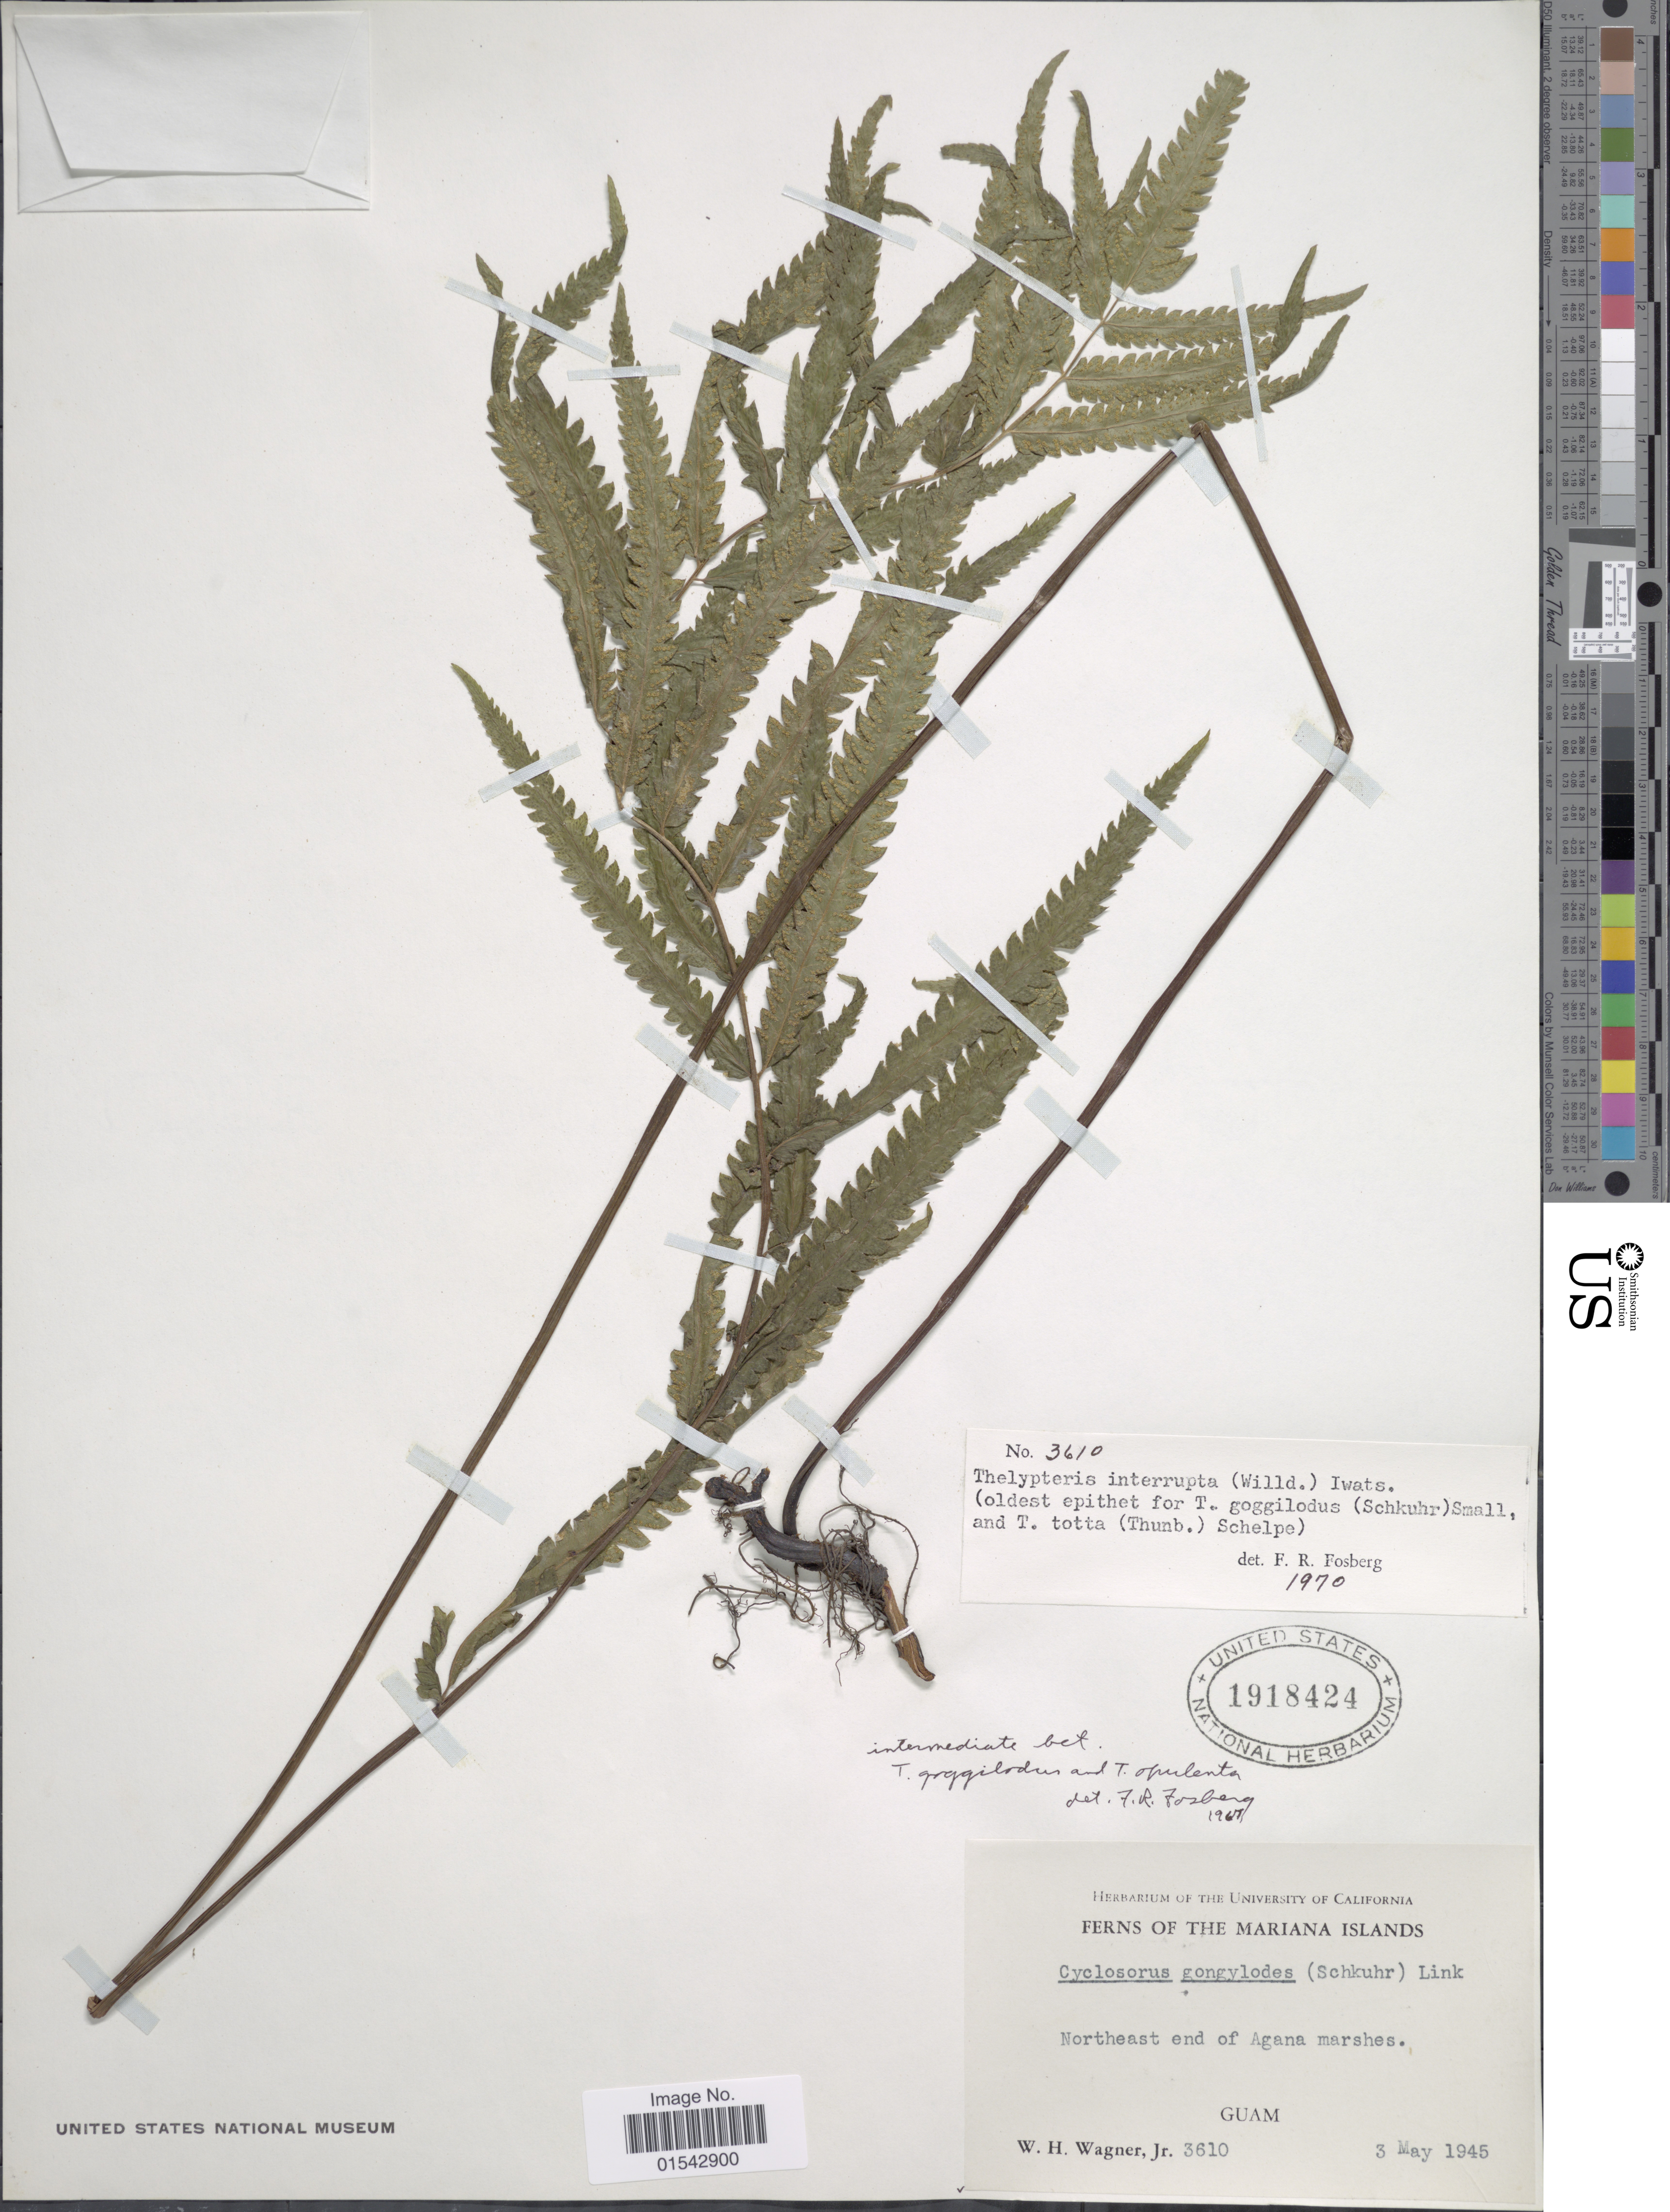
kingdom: Plantae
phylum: Tracheophyta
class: Polypodiopsida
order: Polypodiales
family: Thelypteridaceae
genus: Cyclosorus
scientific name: Cyclosorus interruptus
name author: (Willd.) H. Itô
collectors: W. H. Wagner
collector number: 3610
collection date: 1945-05-03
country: Guam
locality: Mariana Islands, Guam, Northeast end of Agana marshes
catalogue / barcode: US 1918424